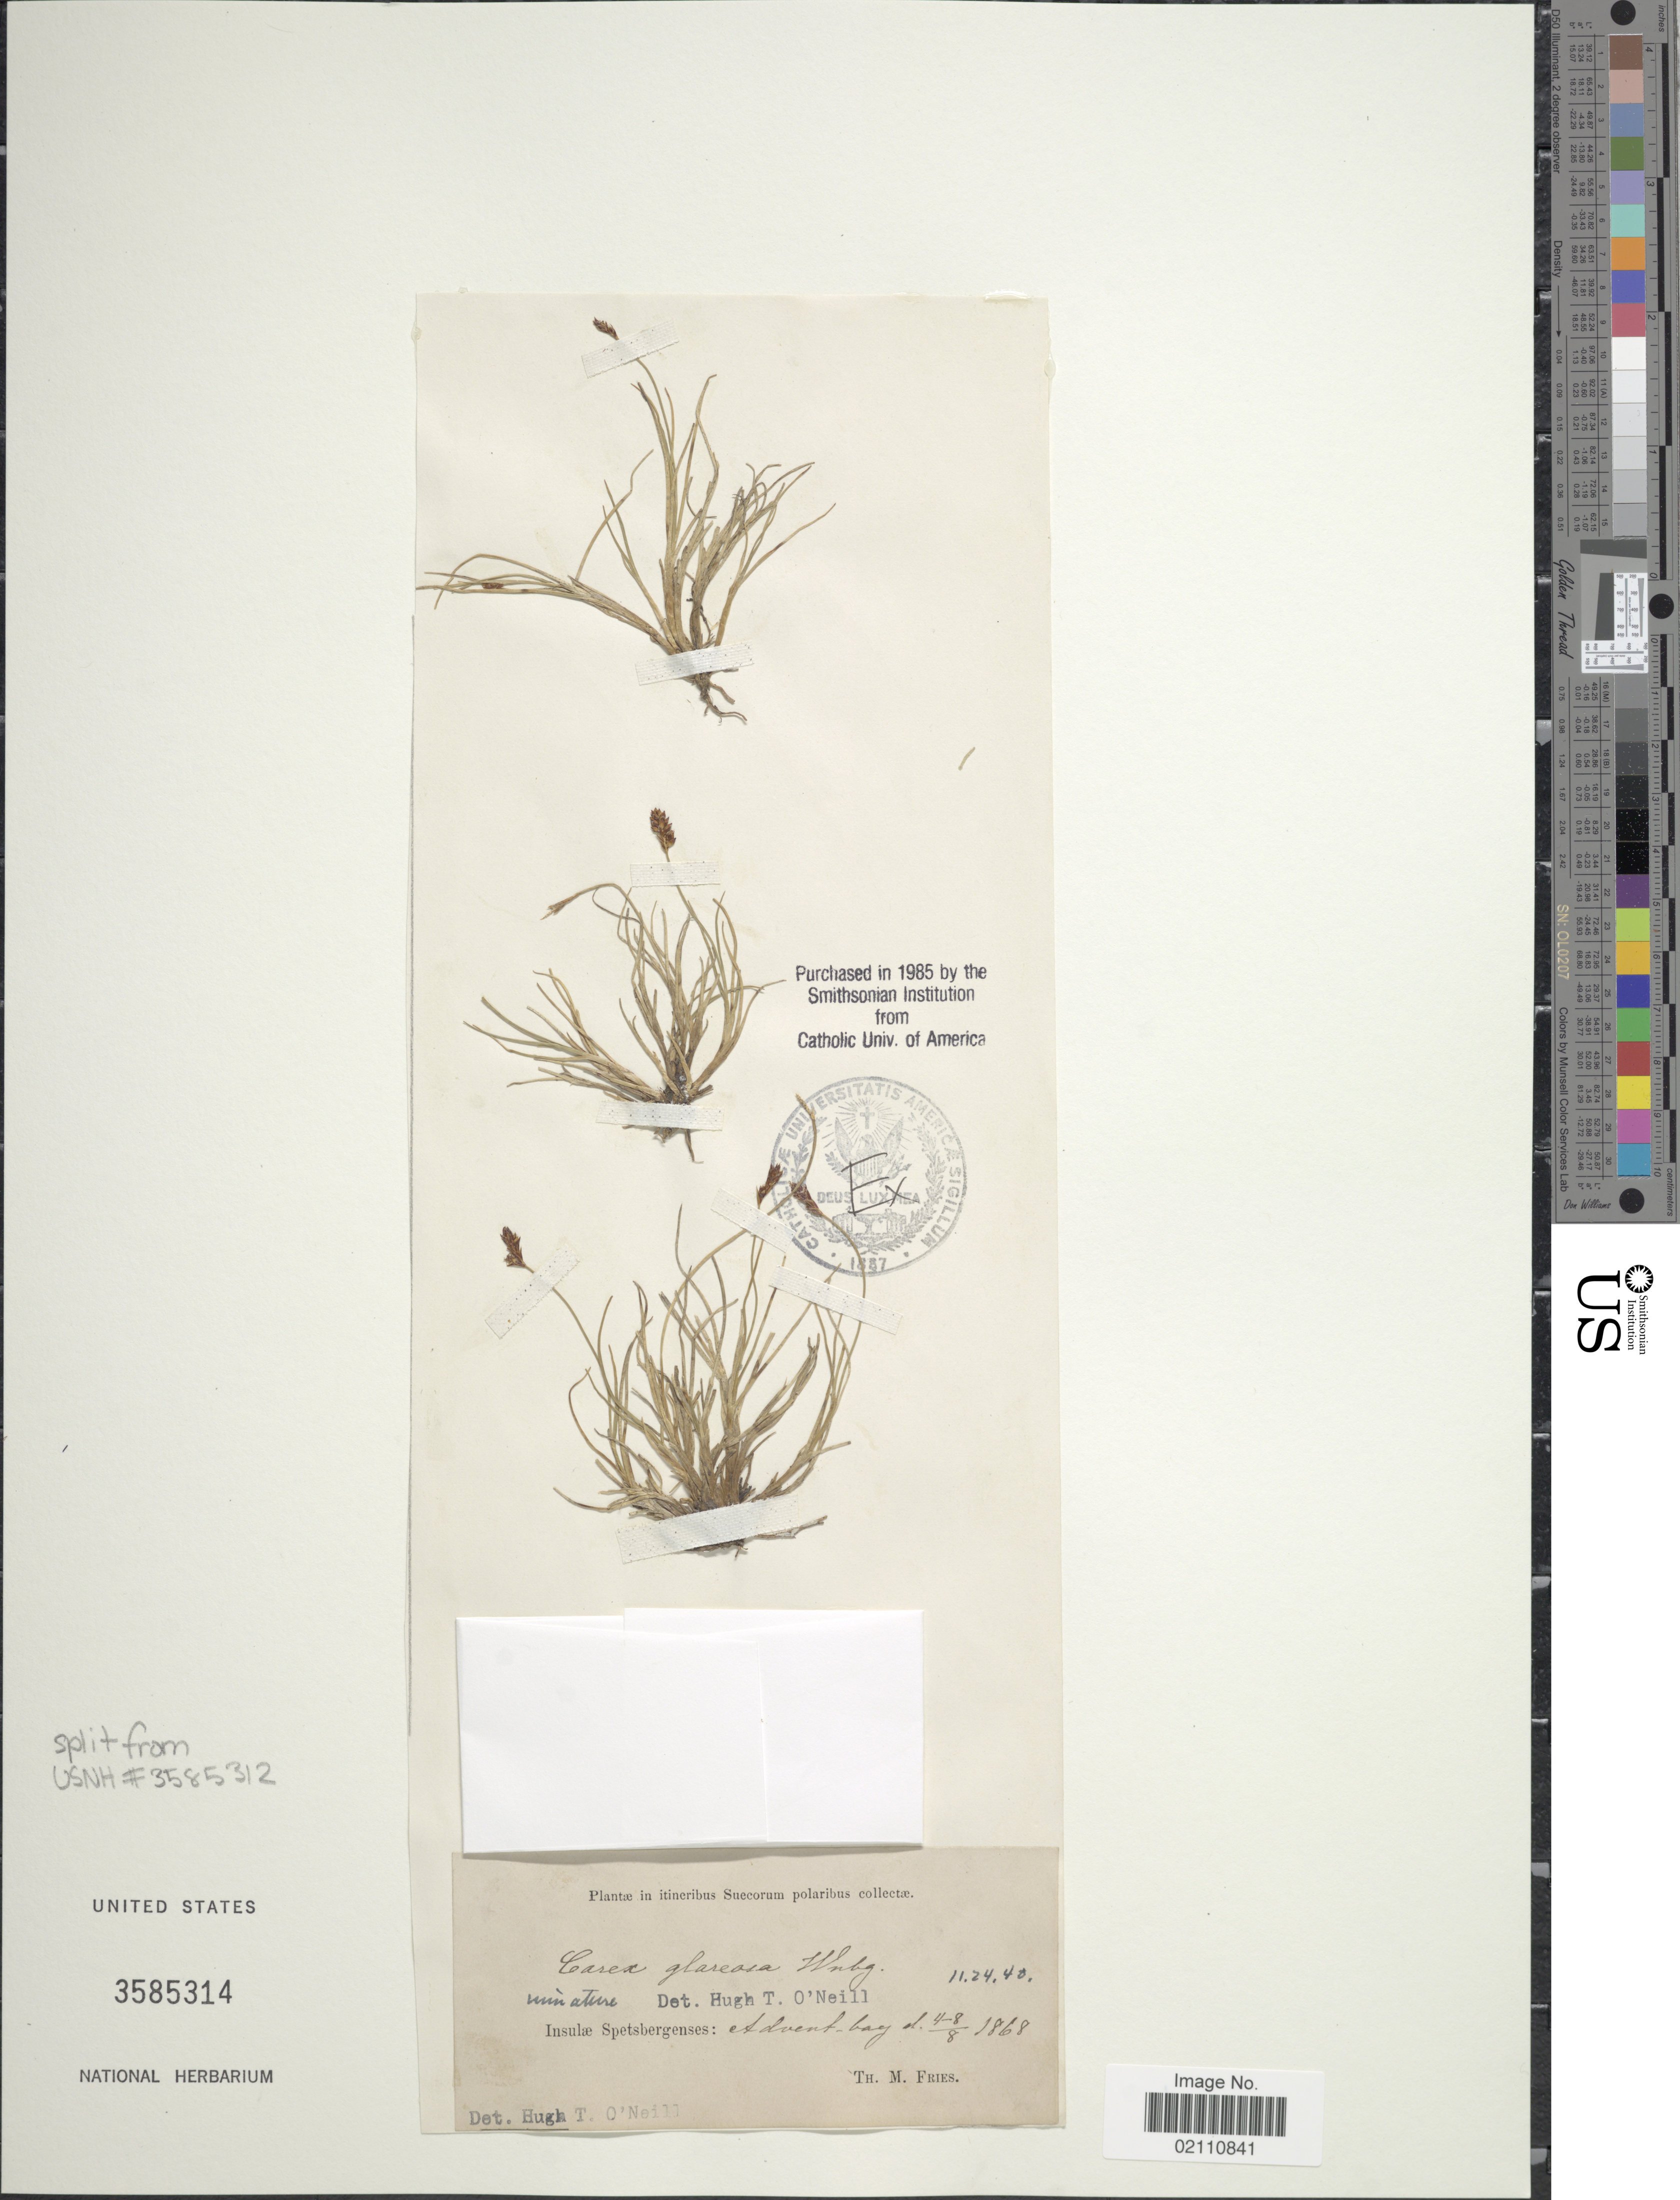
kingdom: Plantae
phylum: Tracheophyta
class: Liliopsida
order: Poales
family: Cyperaceae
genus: Carex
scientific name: Carex glareosa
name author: Schkuhr ex Wahlenb.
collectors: T. Fries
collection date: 1868-08-04/1868-08-08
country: Norway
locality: Insulae Spetsbergenses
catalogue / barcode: US 3585314